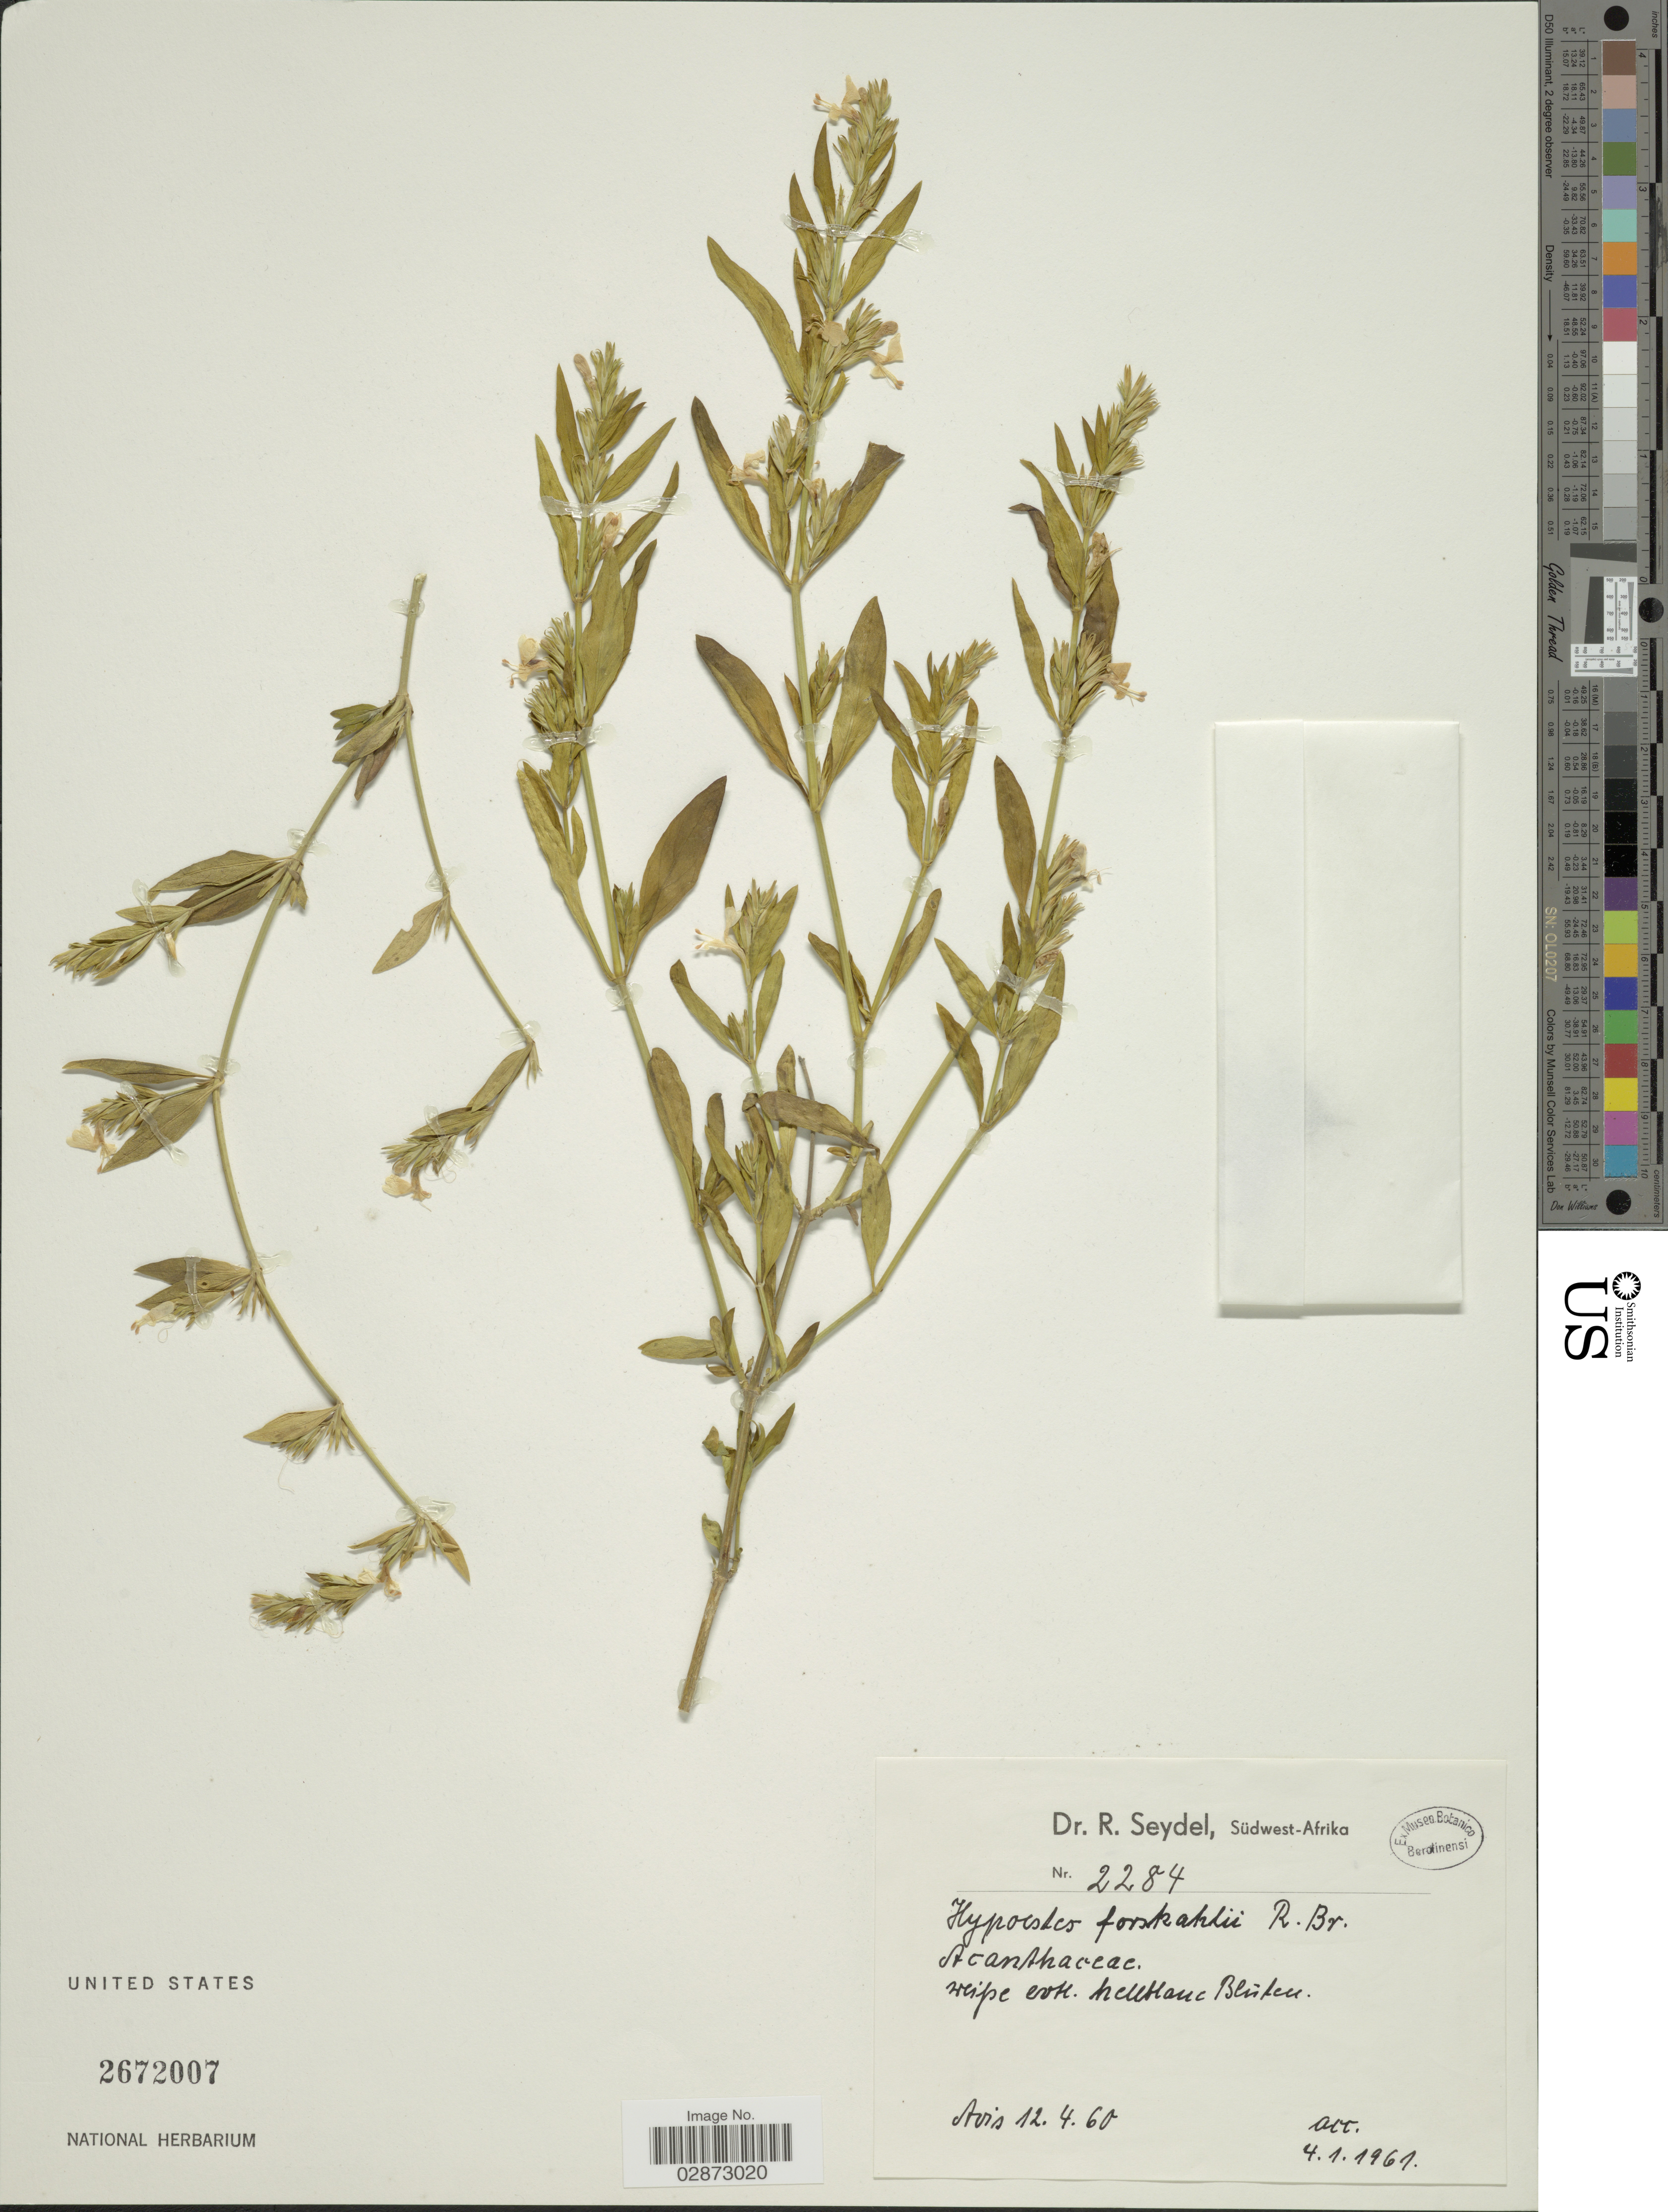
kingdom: Plantae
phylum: Tracheophyta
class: Magnoliopsida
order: Lamiales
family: Acanthaceae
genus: Hypoestes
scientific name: Hypoestes forsskaolii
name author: (Vahl) R. Br.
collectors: R. Seydel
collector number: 2284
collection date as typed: Transcribed d/m/y: 12/4/60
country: Namibia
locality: Südwest-Afrika. Avis.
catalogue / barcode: US 2672007